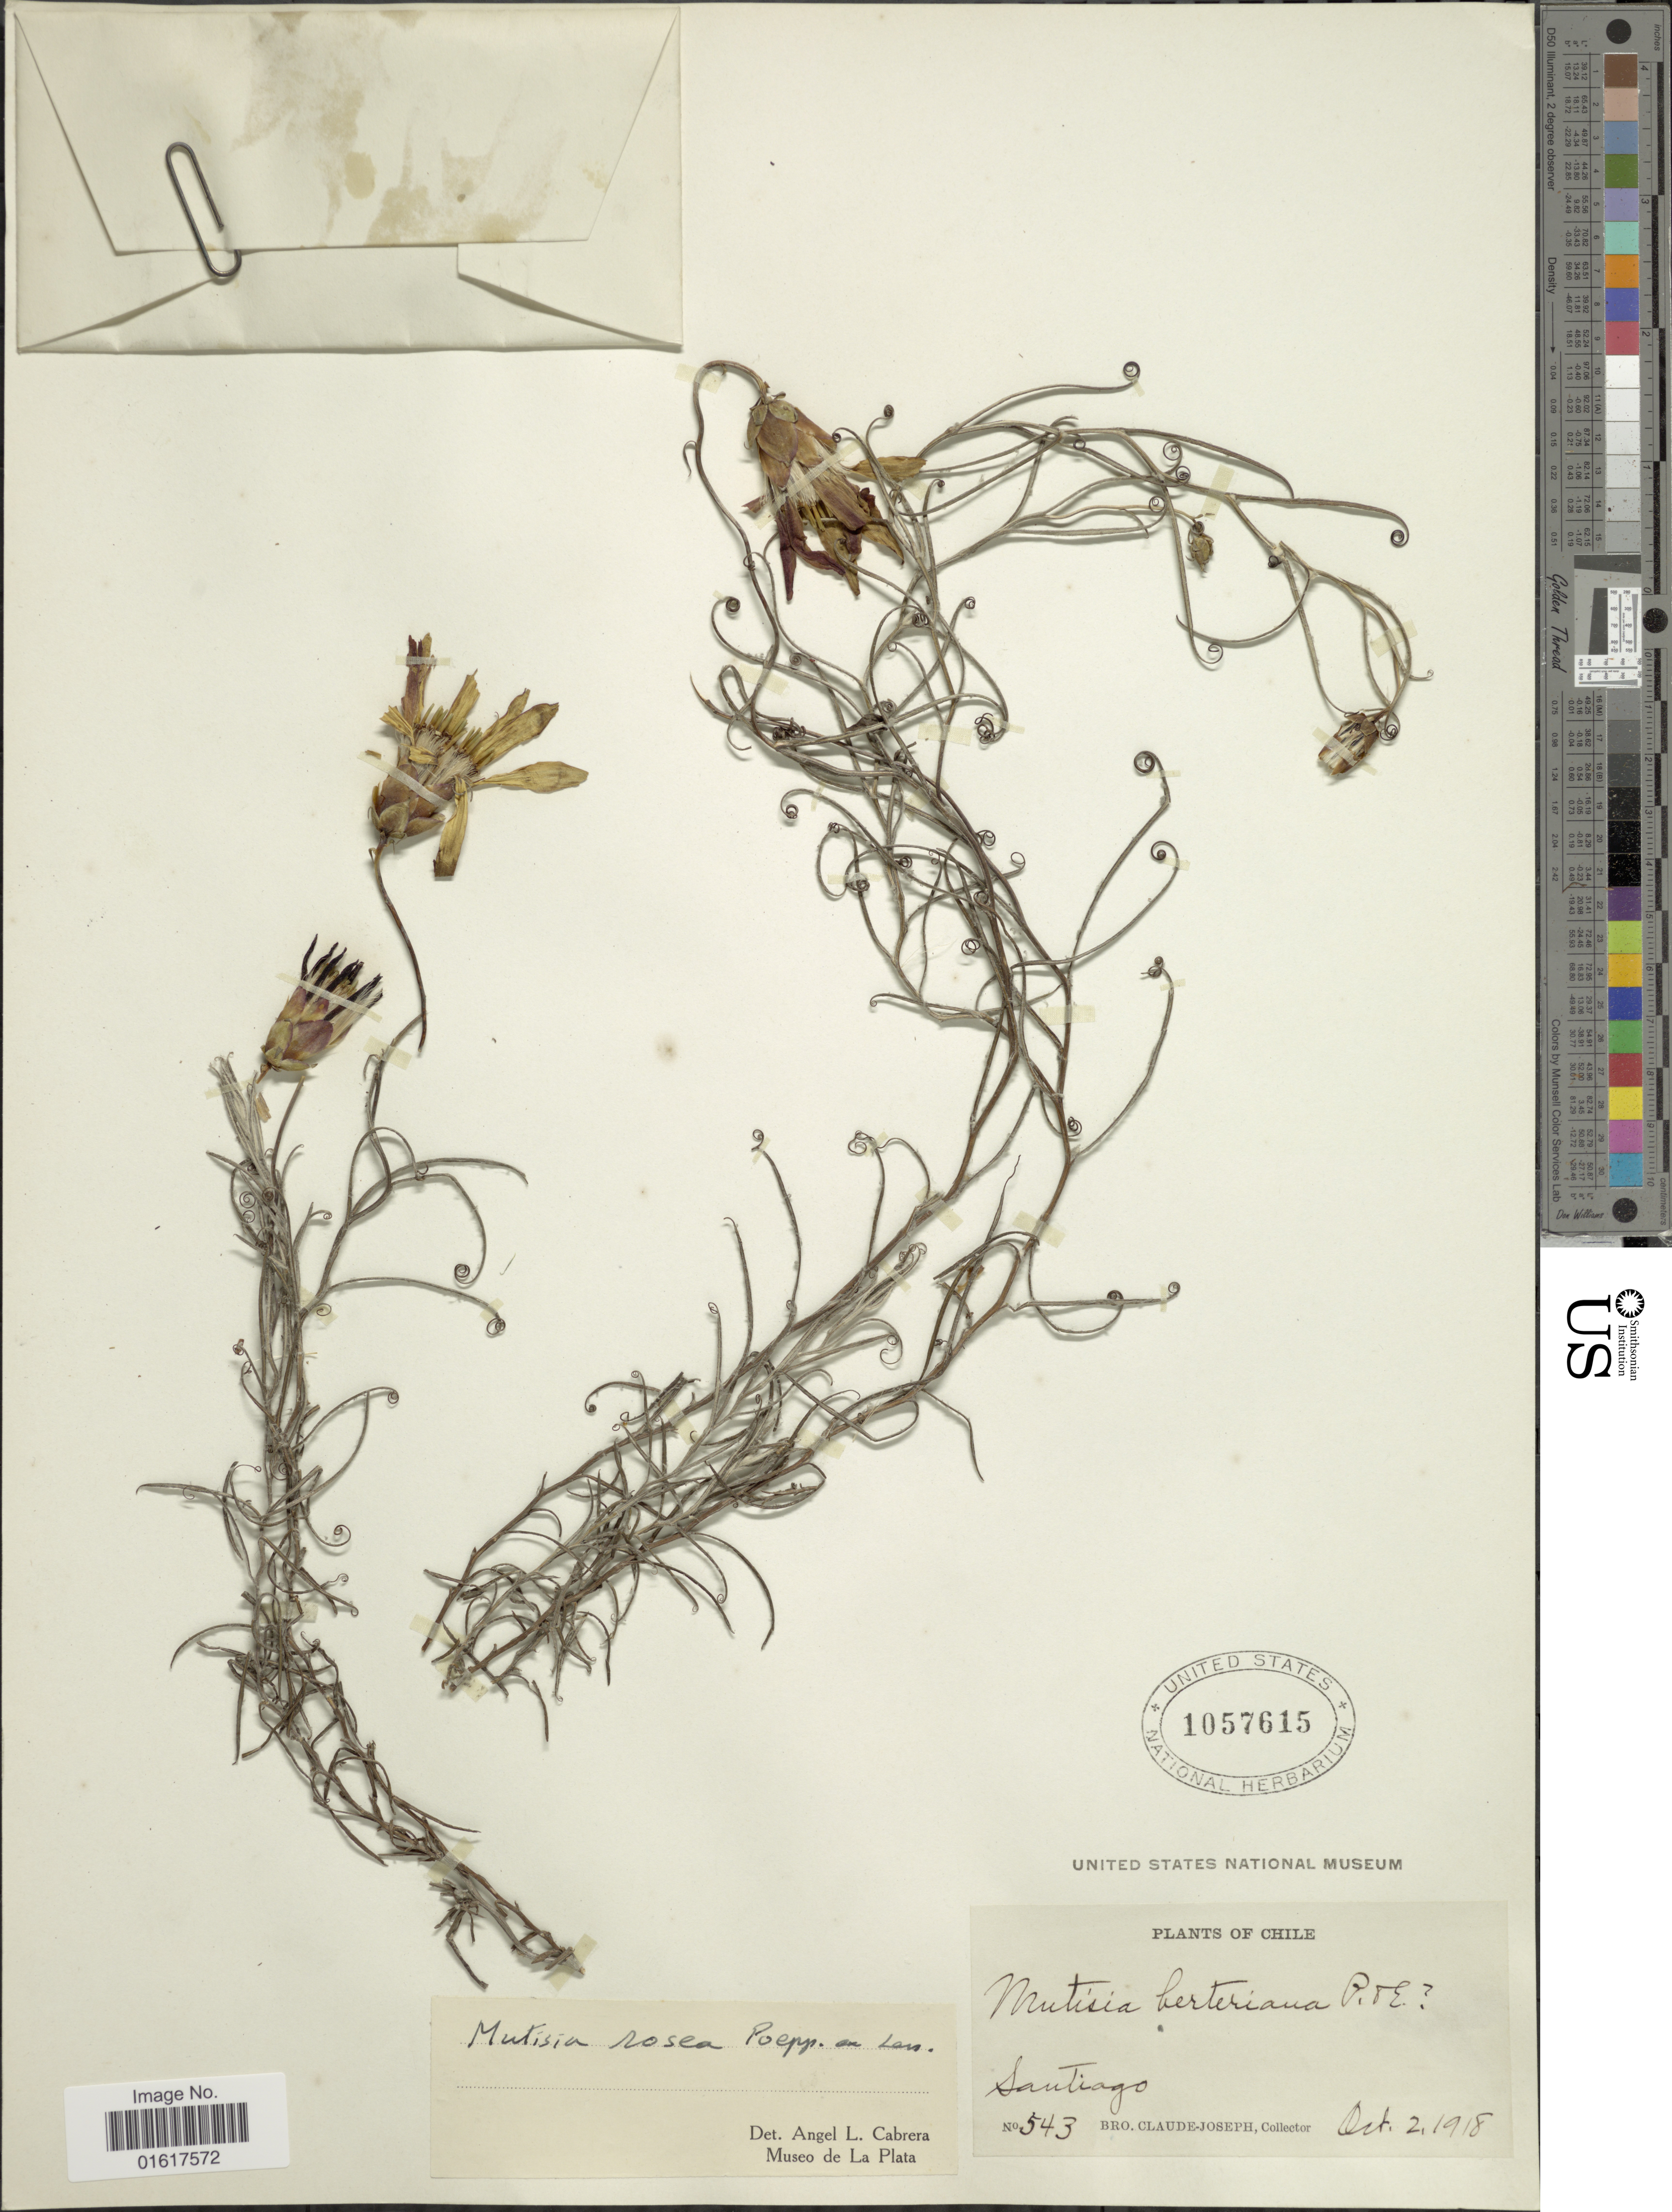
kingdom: Plantae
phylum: Tracheophyta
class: Magnoliopsida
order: Asterales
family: Asteraceae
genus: Mutisia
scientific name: Mutisia rosea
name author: Poepp. ex Less.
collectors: Bro. Claude-Joseph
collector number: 543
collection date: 1918-10-02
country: Chile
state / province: Región Metropolitana (RM)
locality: Santiago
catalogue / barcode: US 1057615